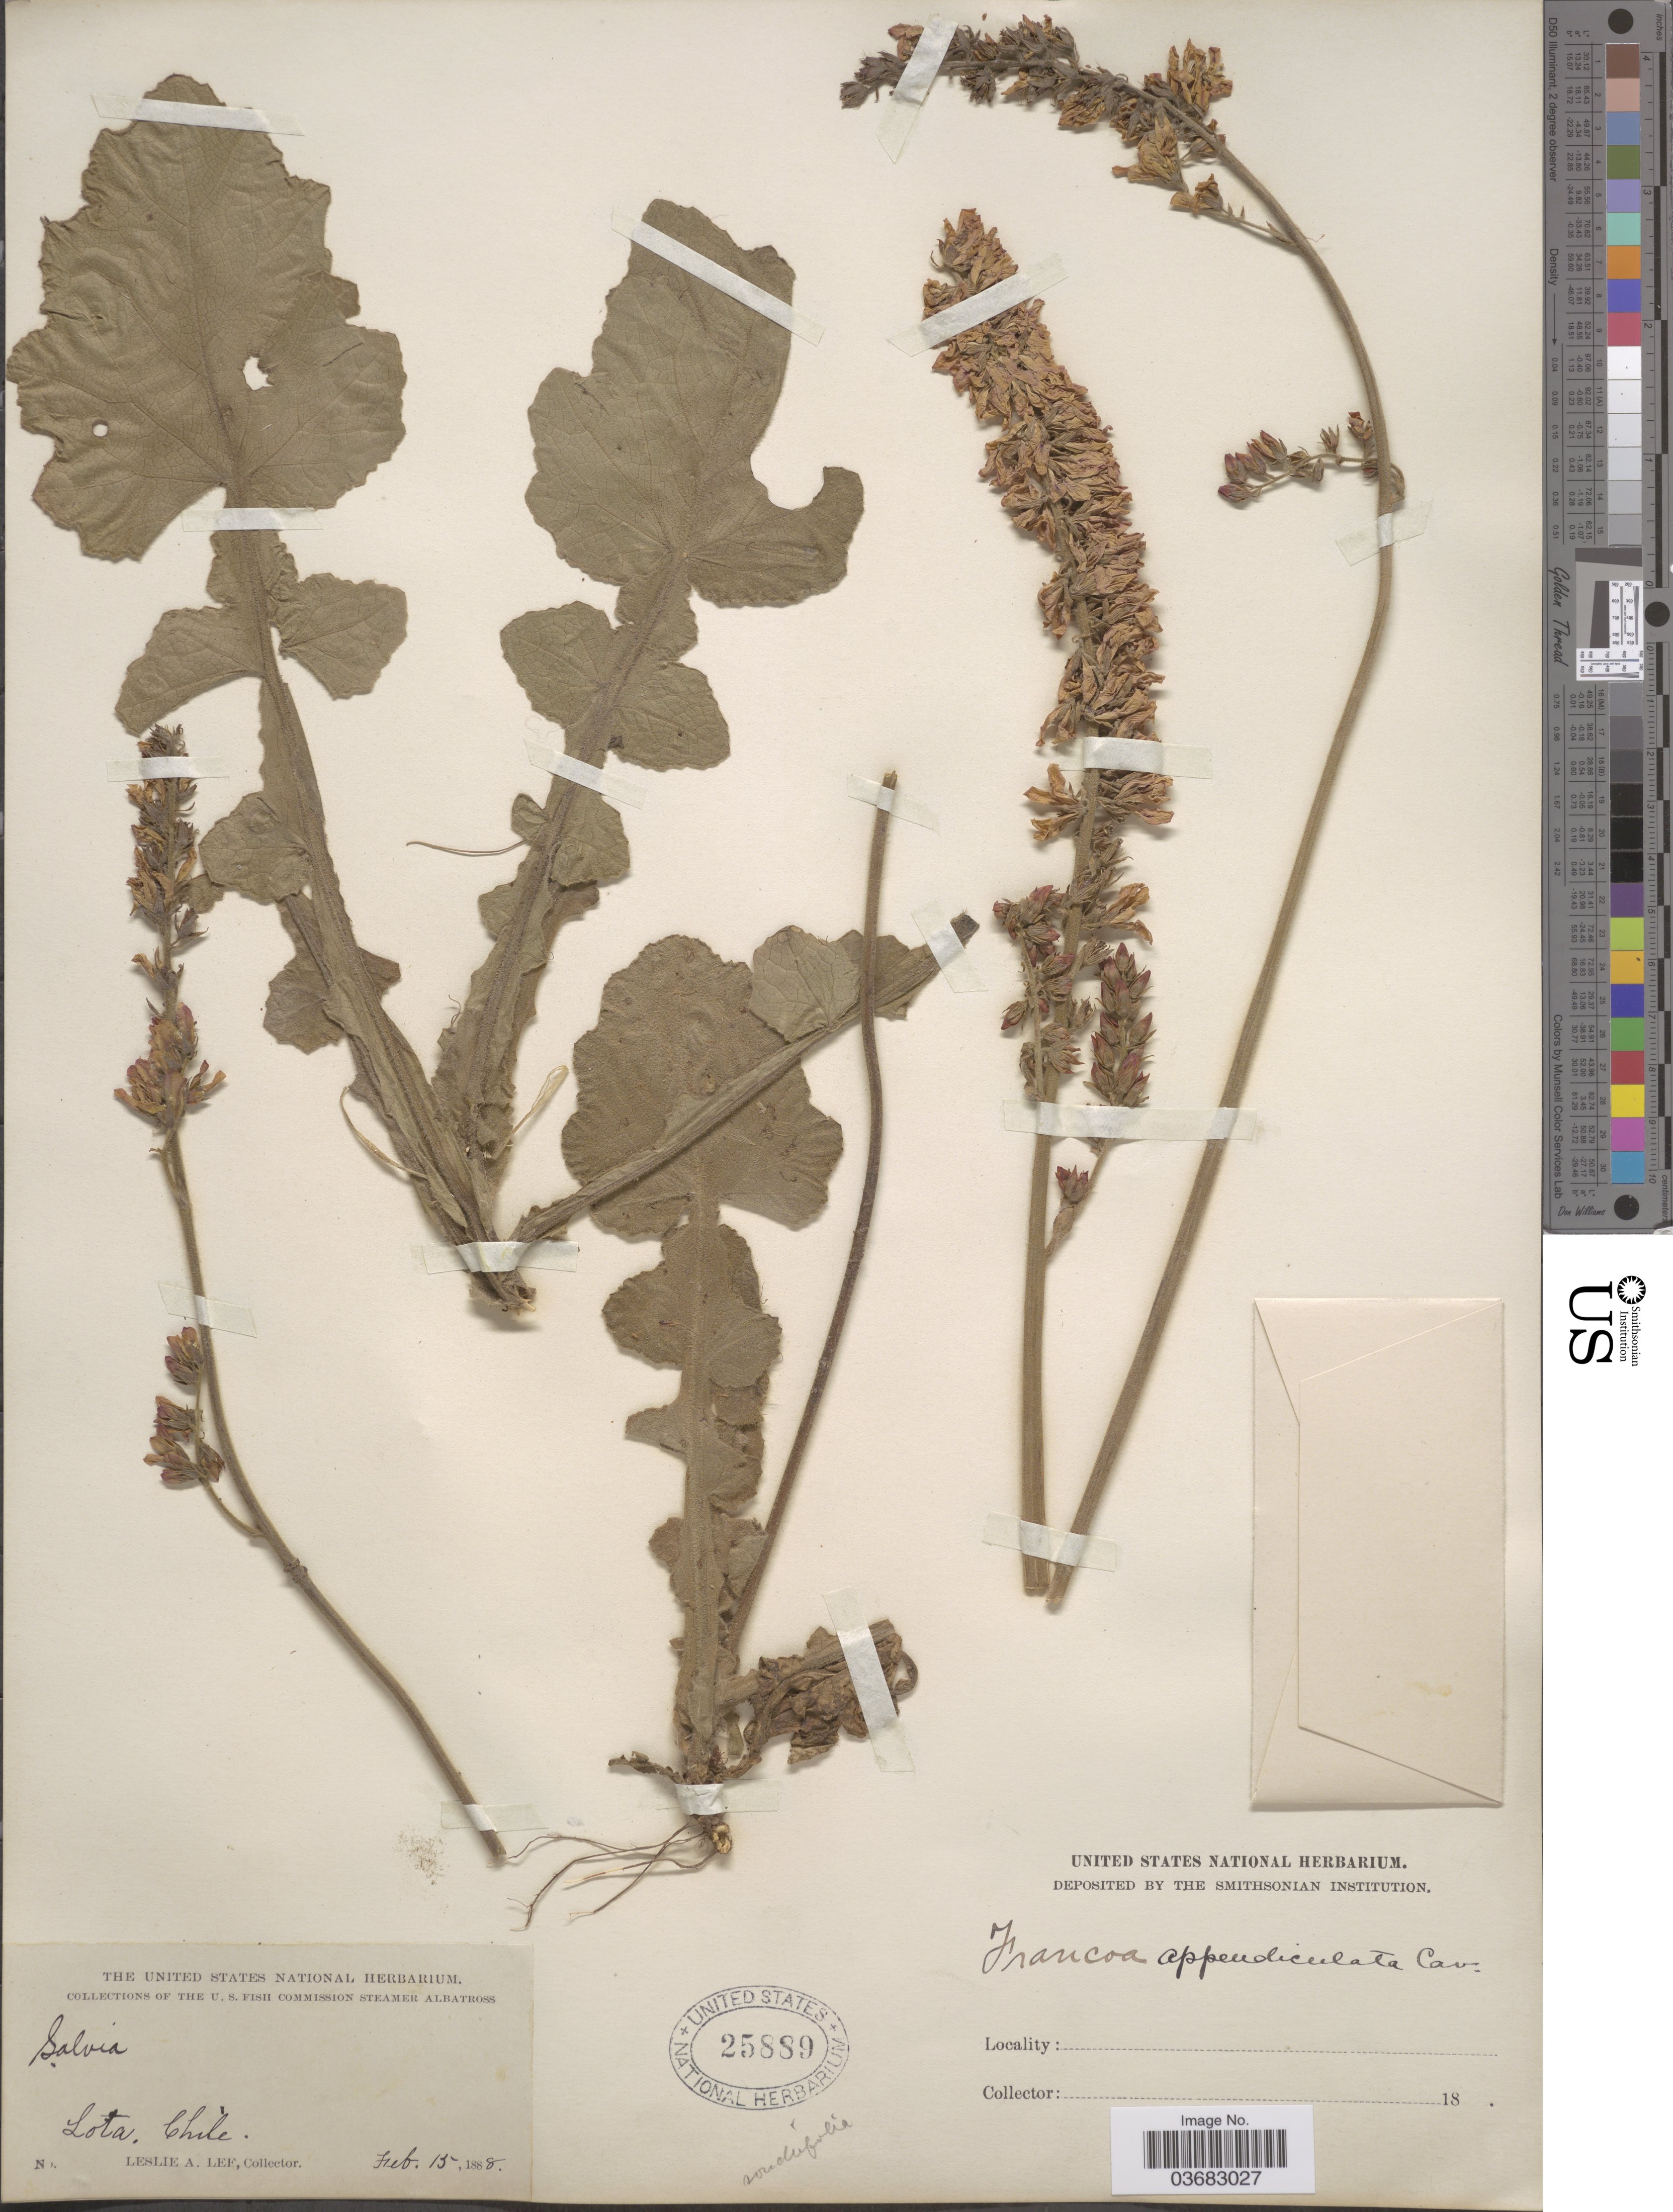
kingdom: Plantae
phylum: Tracheophyta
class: Magnoliopsida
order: Geraniales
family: Francoaceae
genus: Francoa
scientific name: Francoa appendiculata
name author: Cav.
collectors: L. Lee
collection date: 1888-02-15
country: Chile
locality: Lota.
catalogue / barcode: US 25889